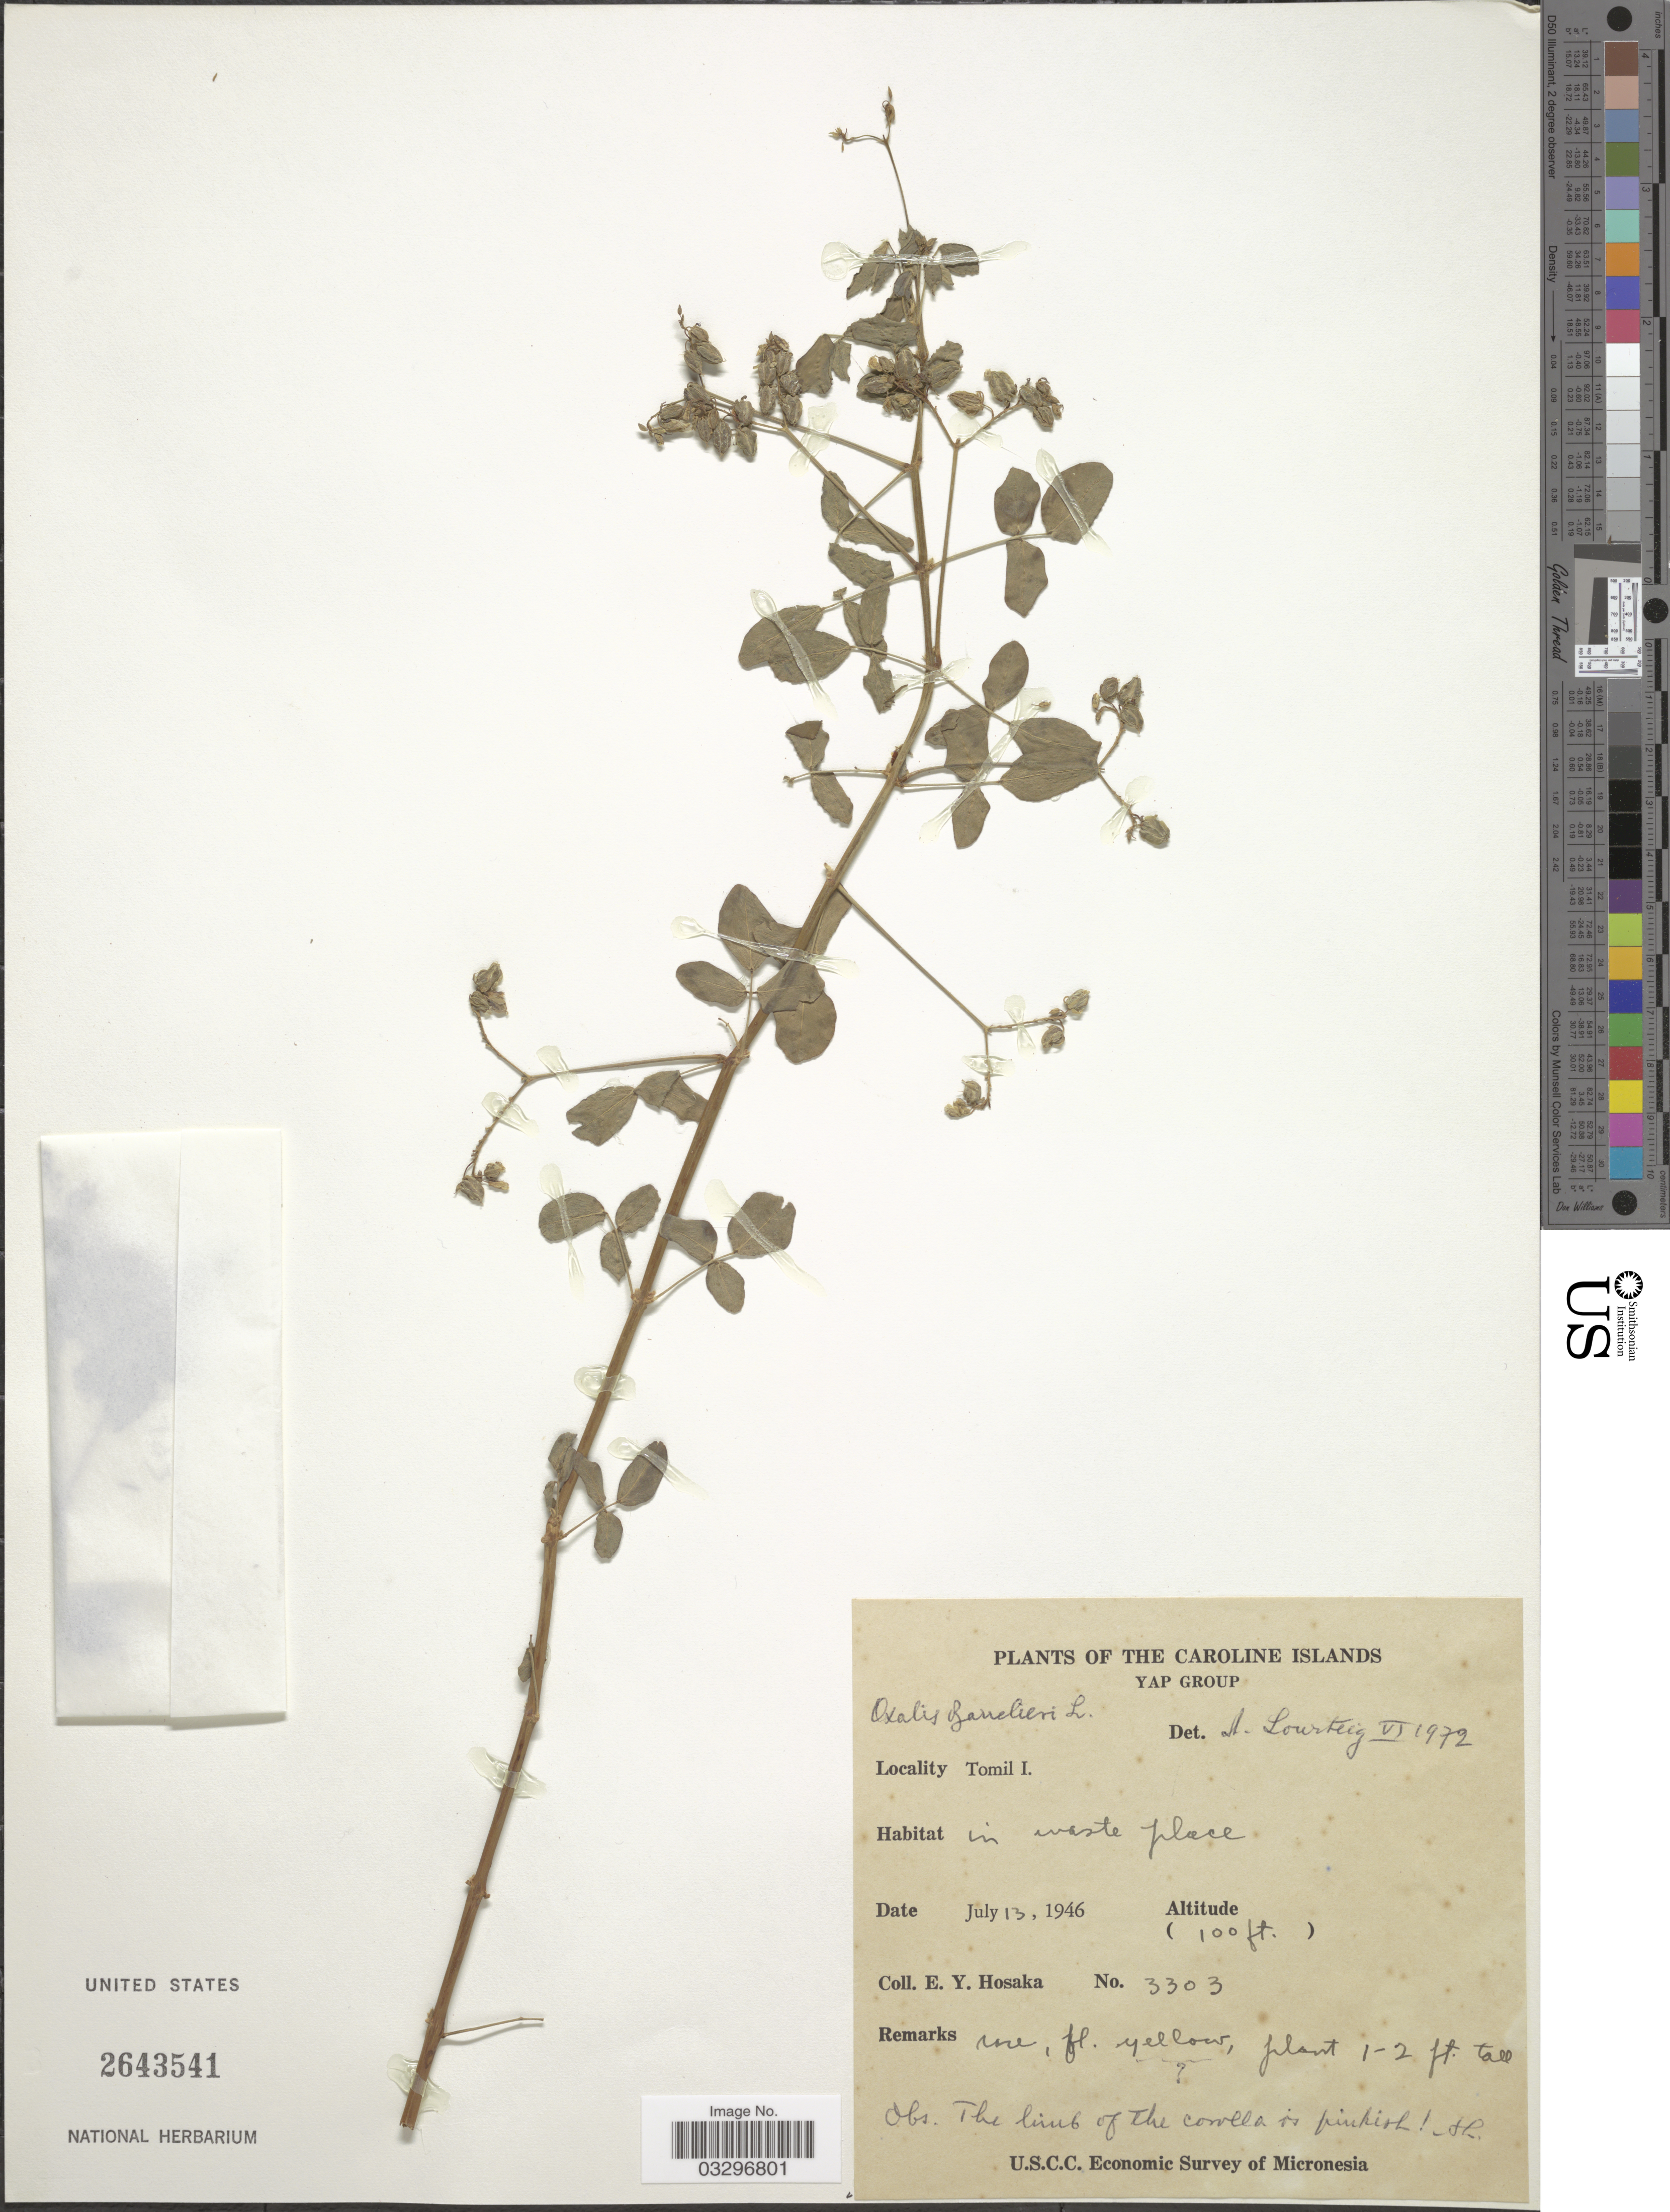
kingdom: Plantae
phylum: Tracheophyta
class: Magnoliopsida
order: Oxalidales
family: Oxalidaceae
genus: Oxalis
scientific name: Oxalis barrelieri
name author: L.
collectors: E. Y. Hosaka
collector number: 3303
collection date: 1946-07-13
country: Micronesia, Federated States of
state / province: Yap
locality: Caroline Islands. Yap Group. Tomil I.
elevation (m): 30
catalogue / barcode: US 2643541